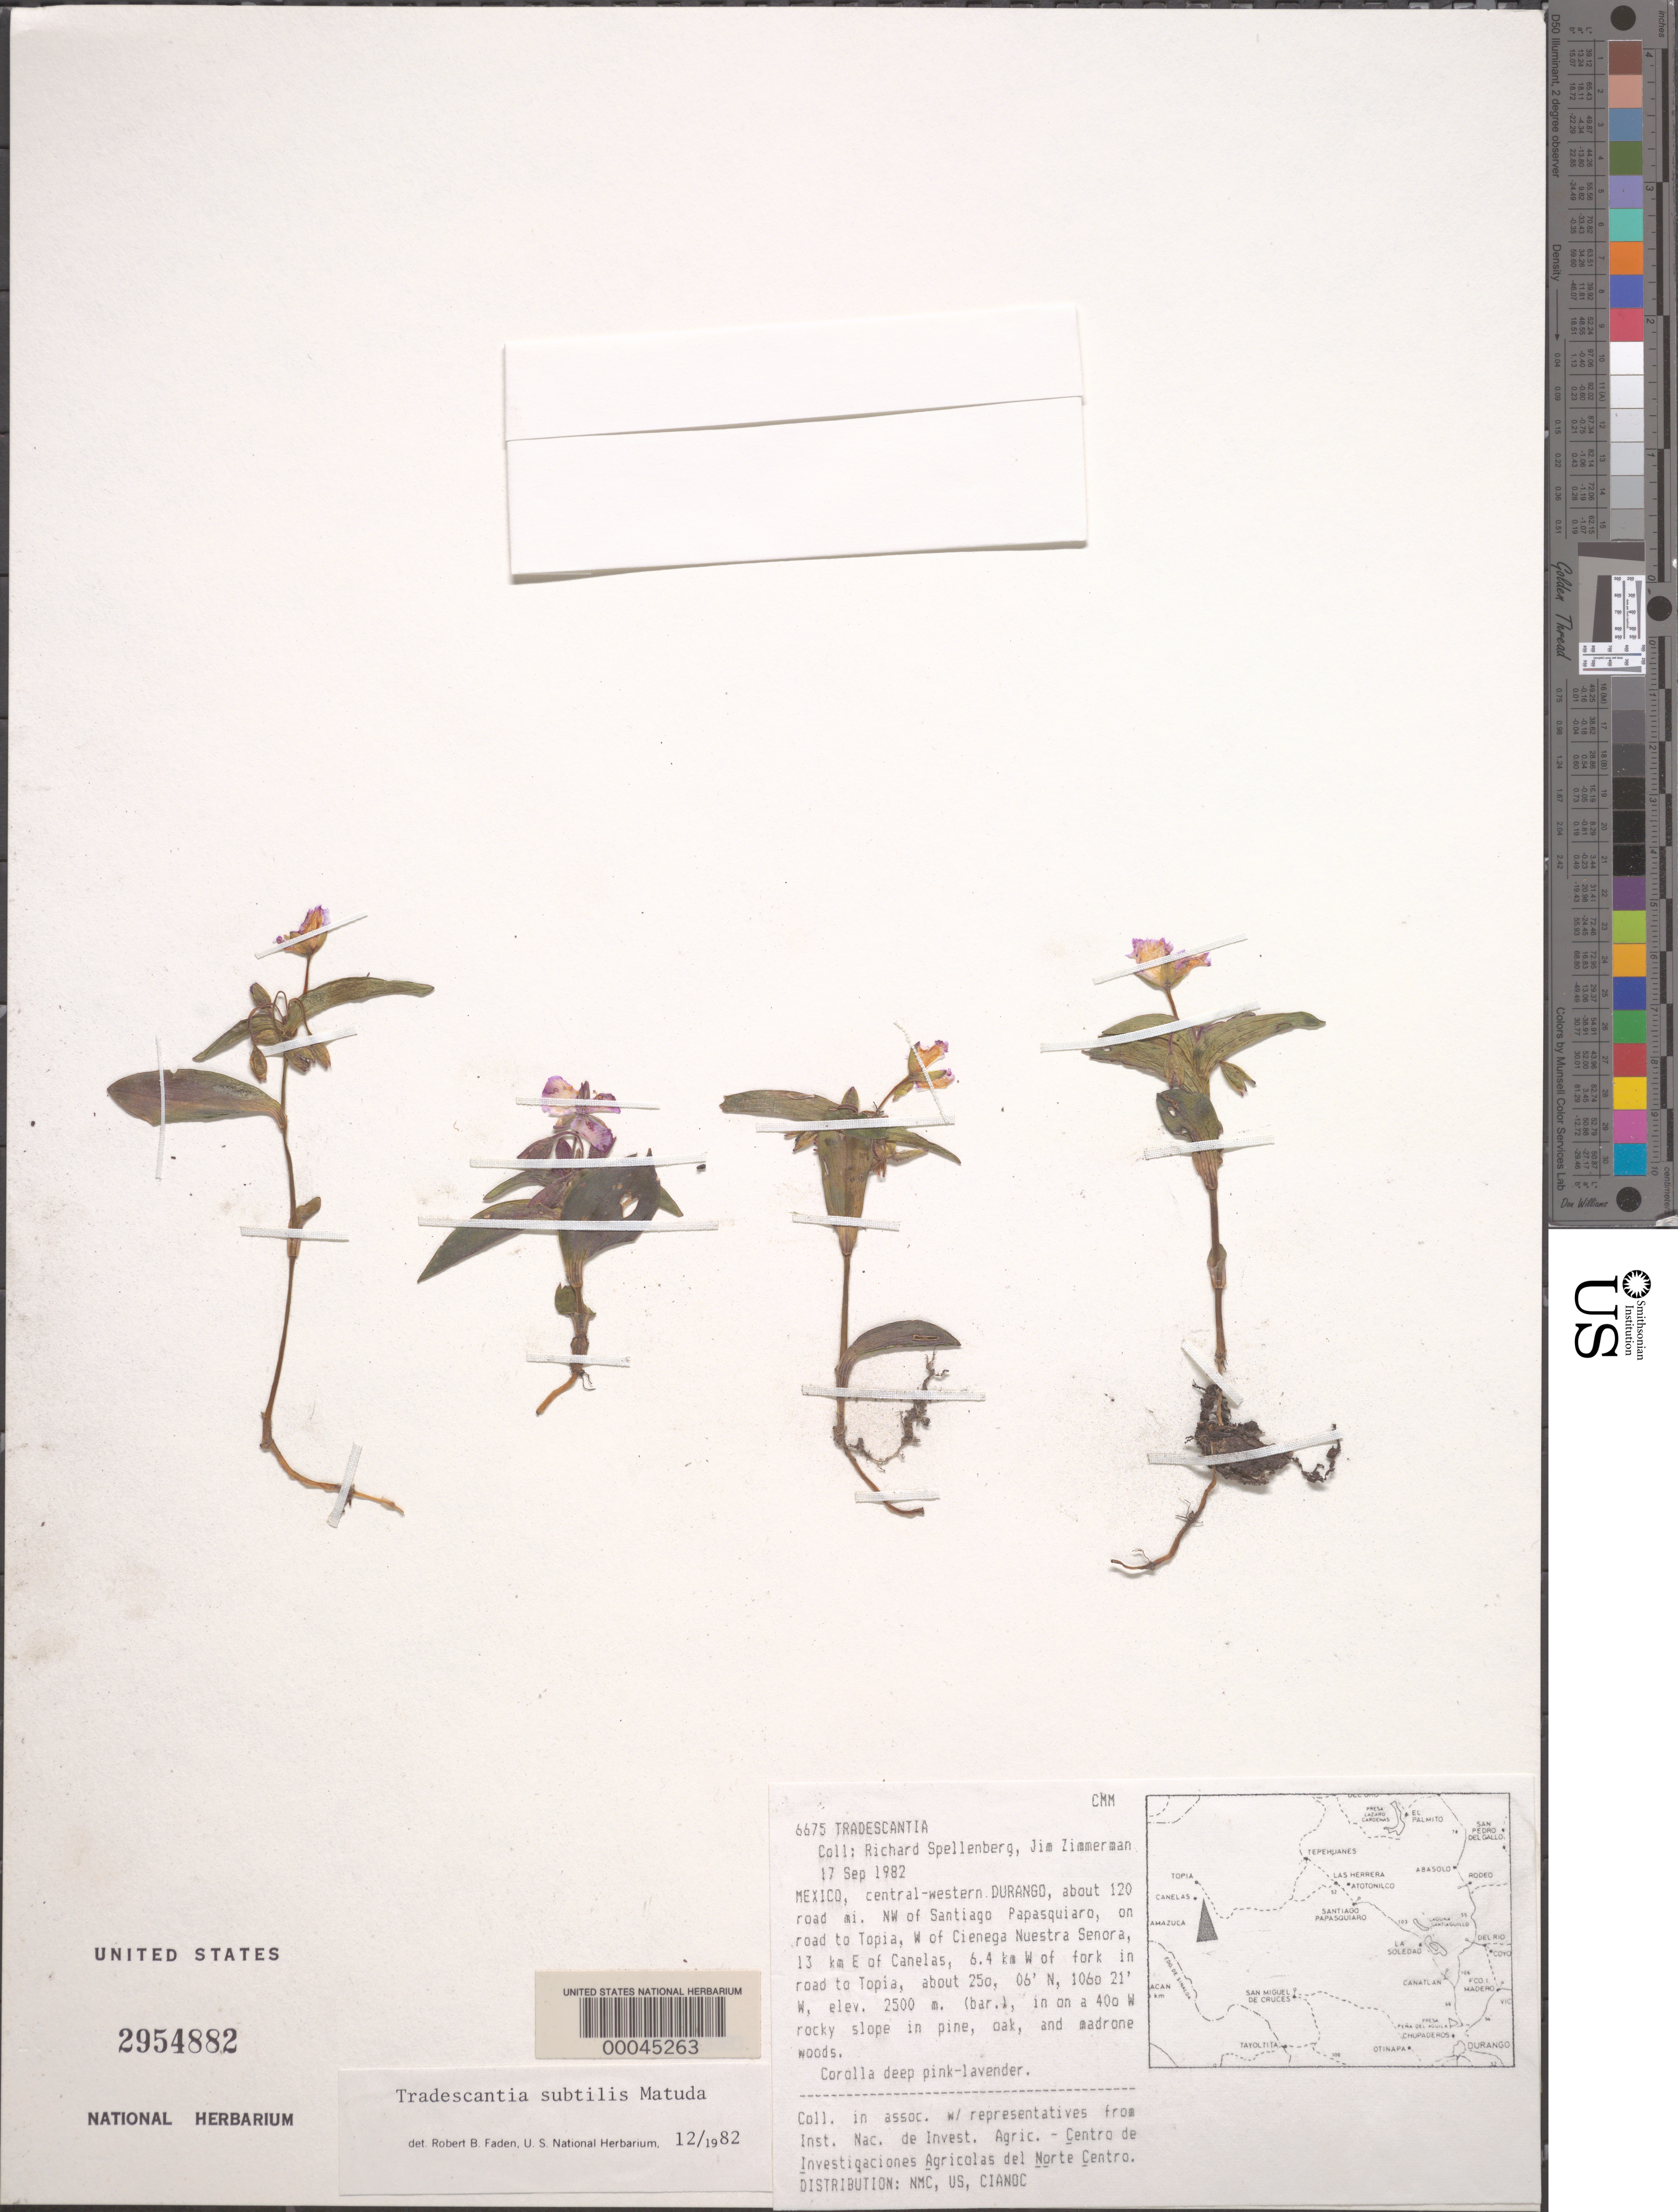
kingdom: Plantae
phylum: Tracheophyta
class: Liliopsida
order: Commelinales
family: Commelinaceae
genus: Tradescantia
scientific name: Tradescantia subtilis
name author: Matuda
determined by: Faden, Robert B., (US), Smithsonian Institution - National Museum of Natural History (UNITED STATES)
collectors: R. W. Spellenberg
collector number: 6675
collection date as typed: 17 Sep 1982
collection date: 1982-09-17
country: Mexico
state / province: Durango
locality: NW of Santiago Papasquiaro, road to Topia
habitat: Rocky slope in woods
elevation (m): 2500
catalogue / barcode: US 2954882